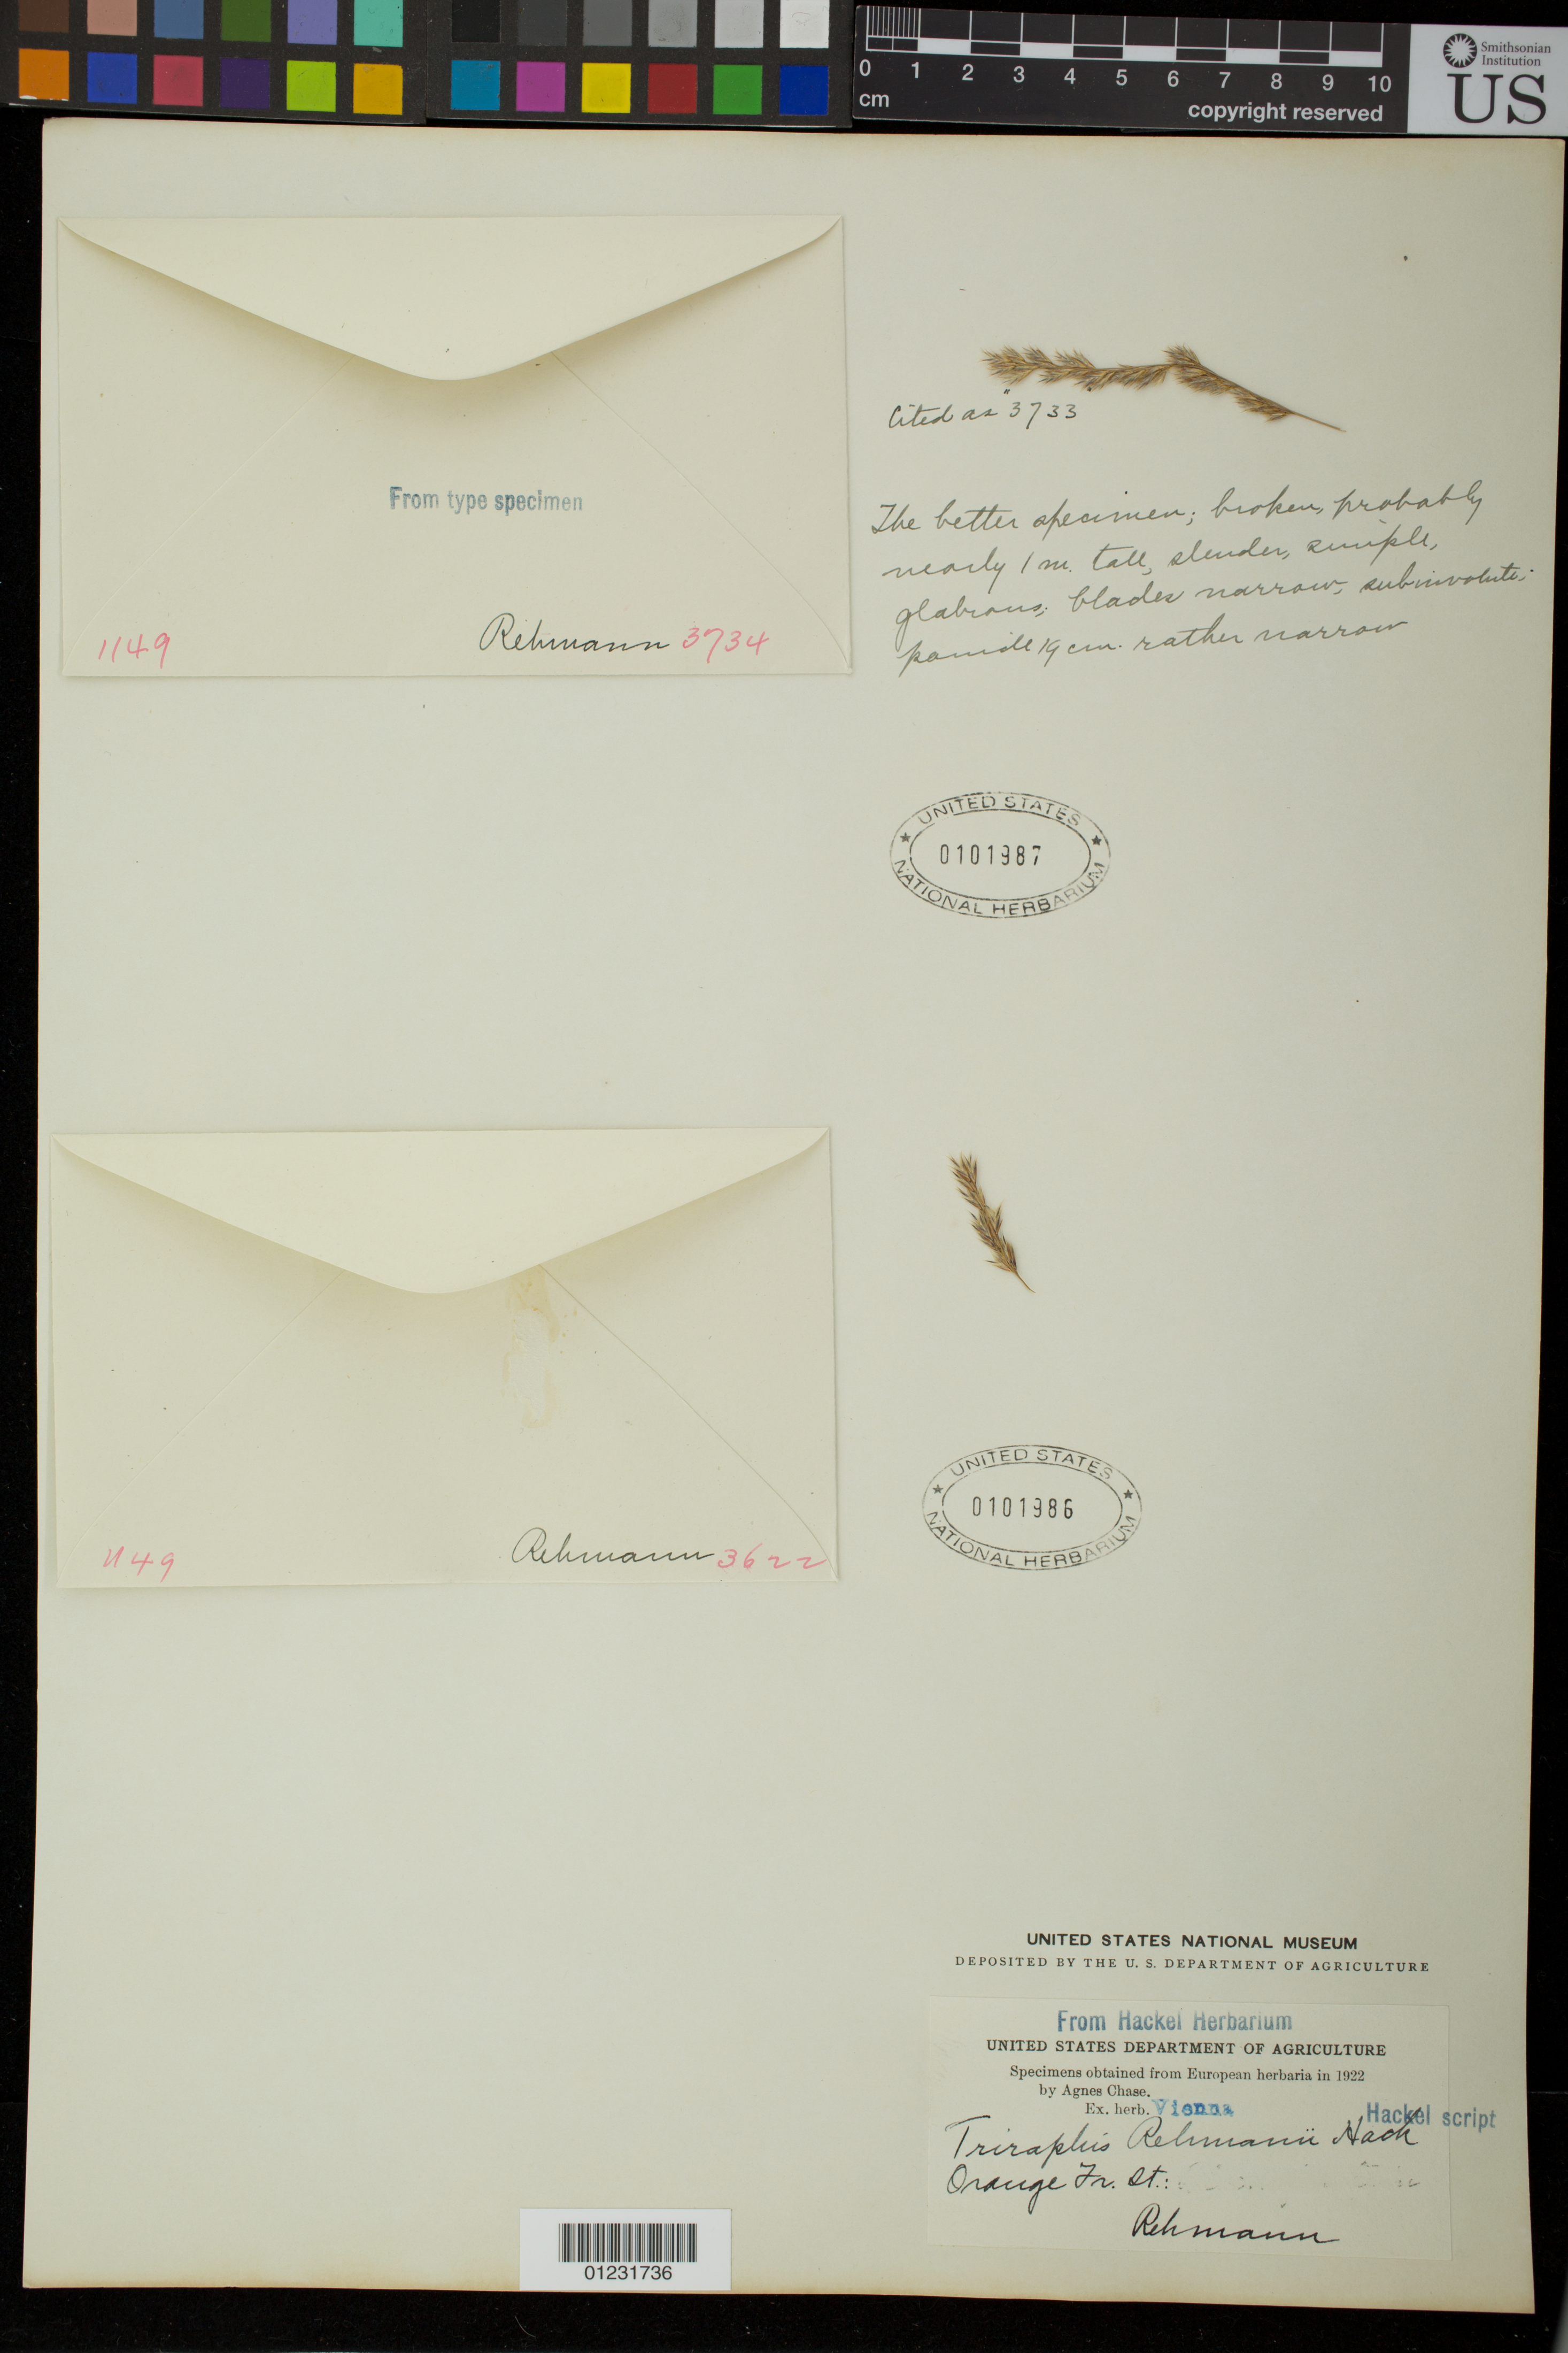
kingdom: Plantae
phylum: Tracheophyta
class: Liliopsida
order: Poales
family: Poaceae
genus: Triraphis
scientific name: Triraphis rehmanni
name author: Hack.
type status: Syntype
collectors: A. Rehmann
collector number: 3622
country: South Africa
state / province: Free State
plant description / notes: Fragmentary material of type specimen ex herb. Vienna.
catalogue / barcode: US 101986